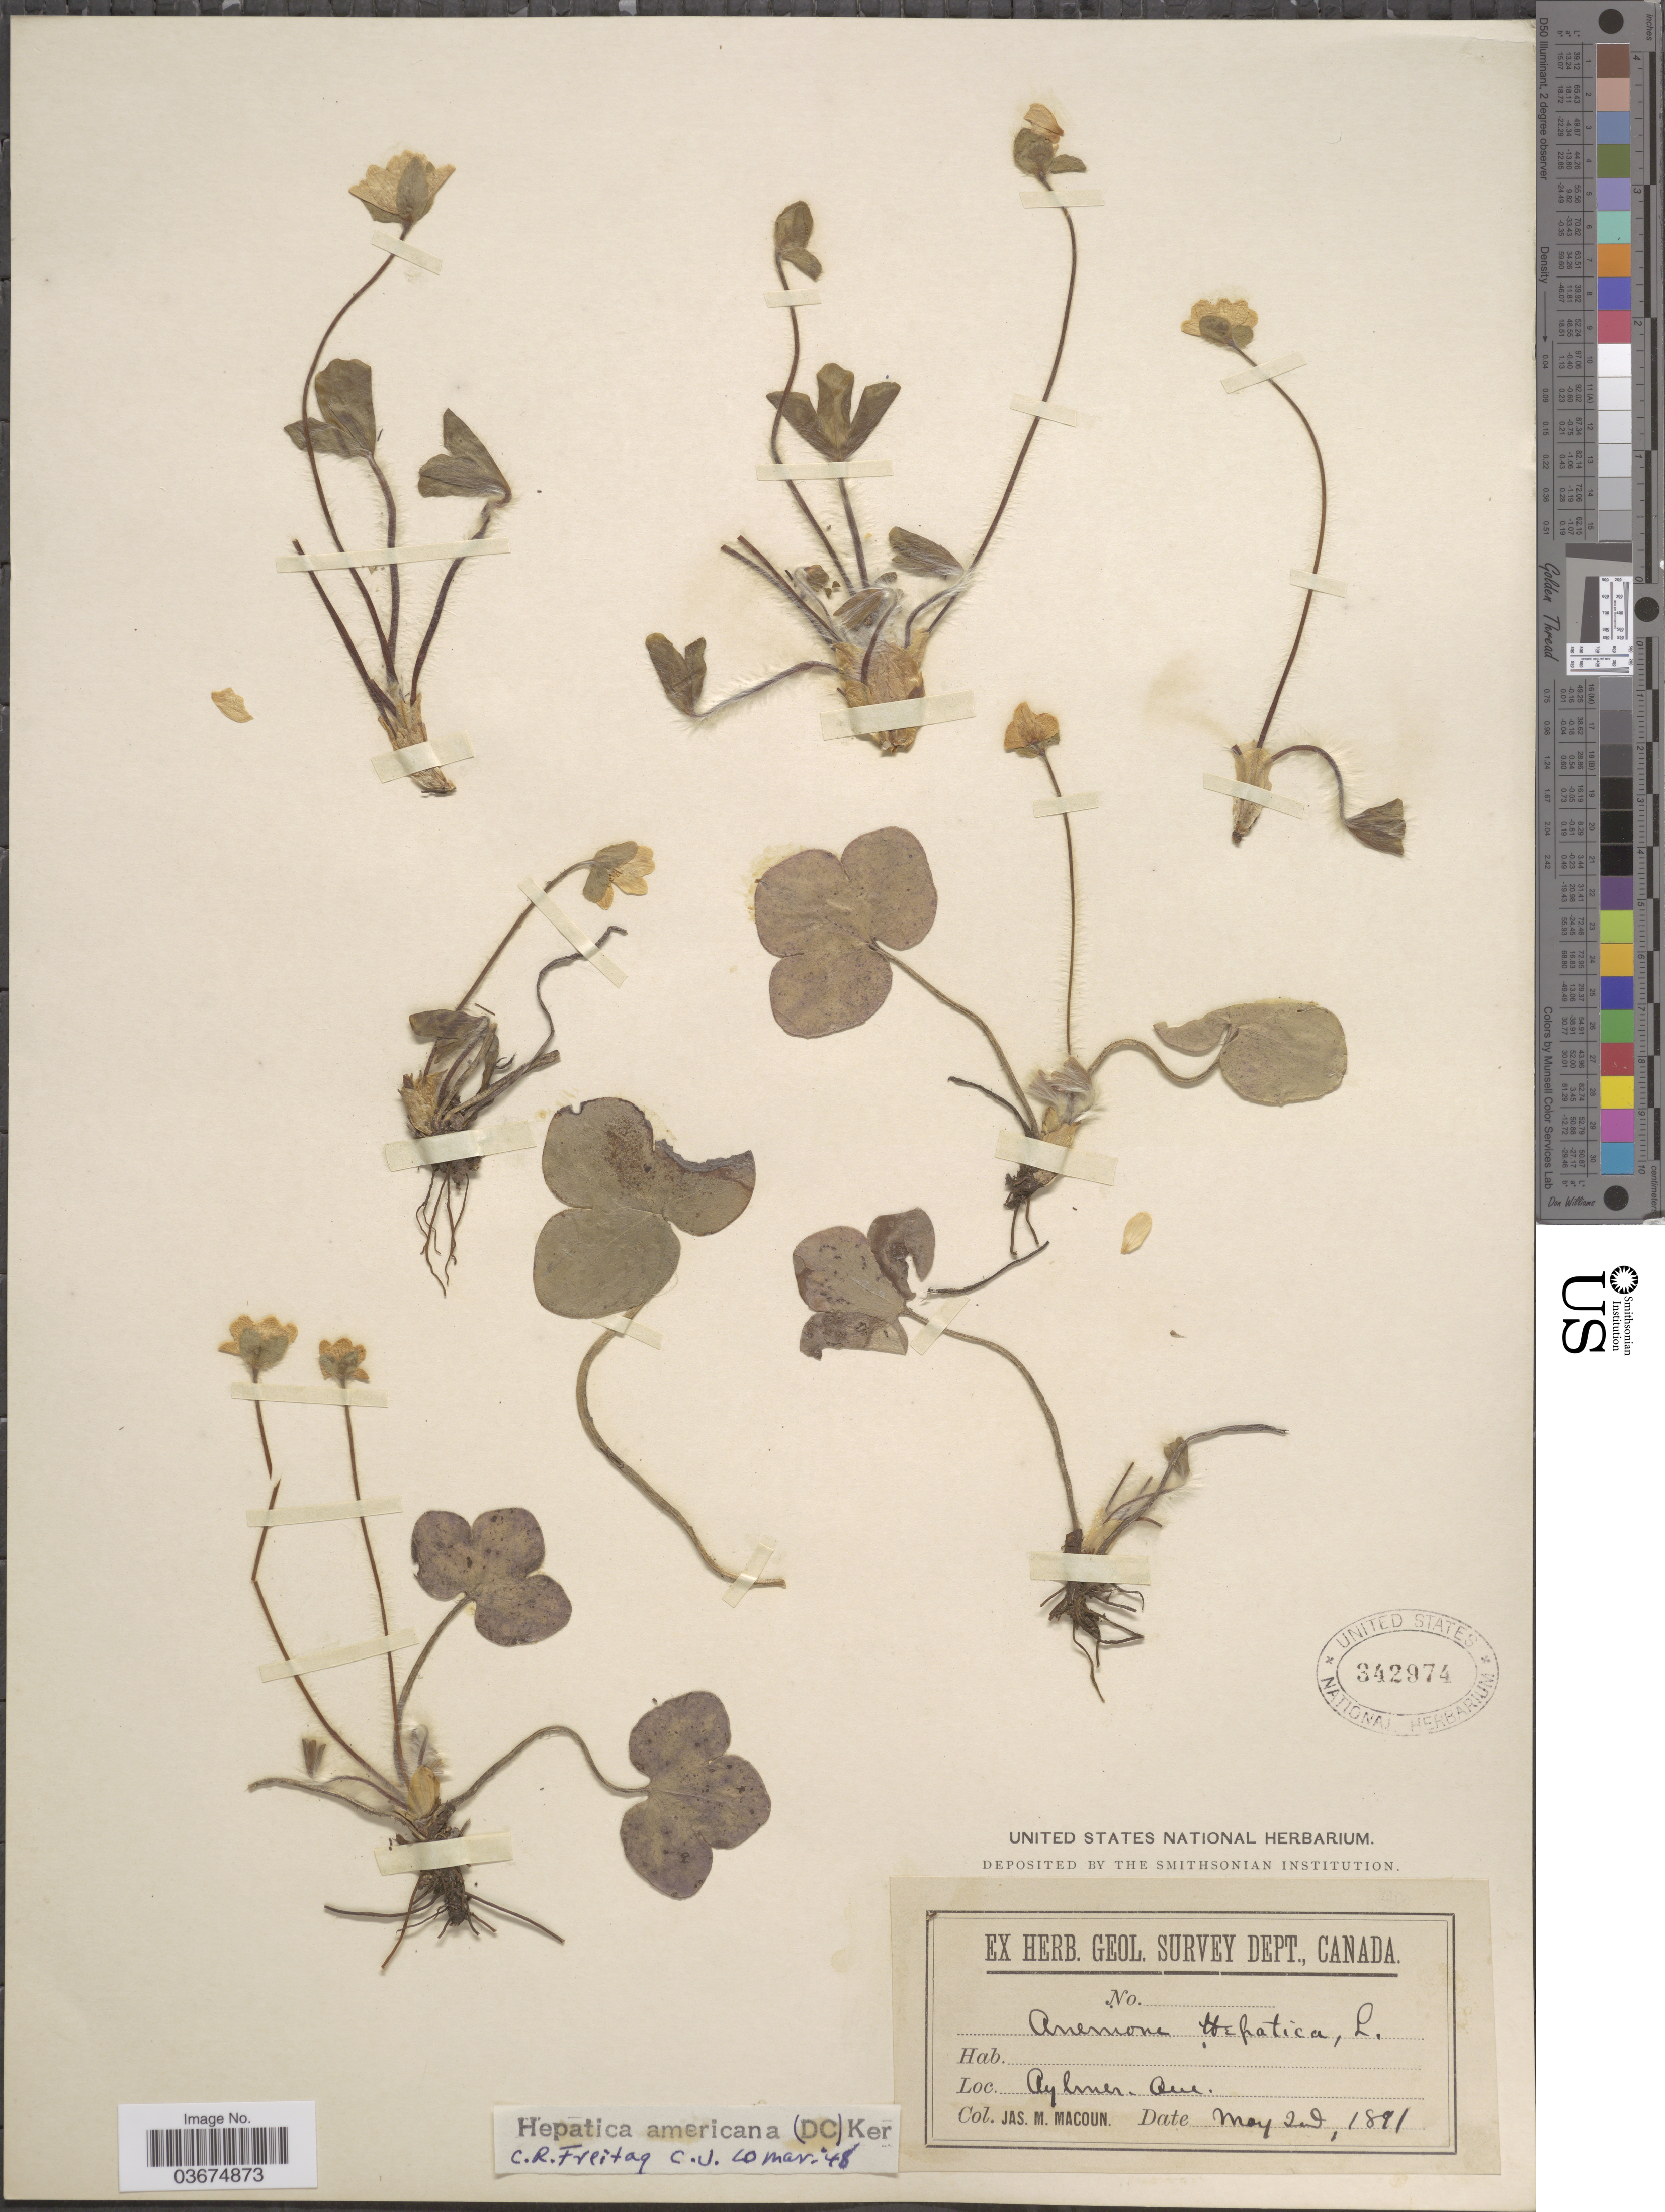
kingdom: Plantae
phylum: Tracheophyta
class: Magnoliopsida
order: Ranunculales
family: Ranunculaceae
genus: Hepatica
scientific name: Hepatica americana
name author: (DC.) Ker Gawl.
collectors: J. M. Macoun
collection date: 1891-05-02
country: Canada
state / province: Quebec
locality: Aylmer. Que.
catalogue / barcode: US 342974